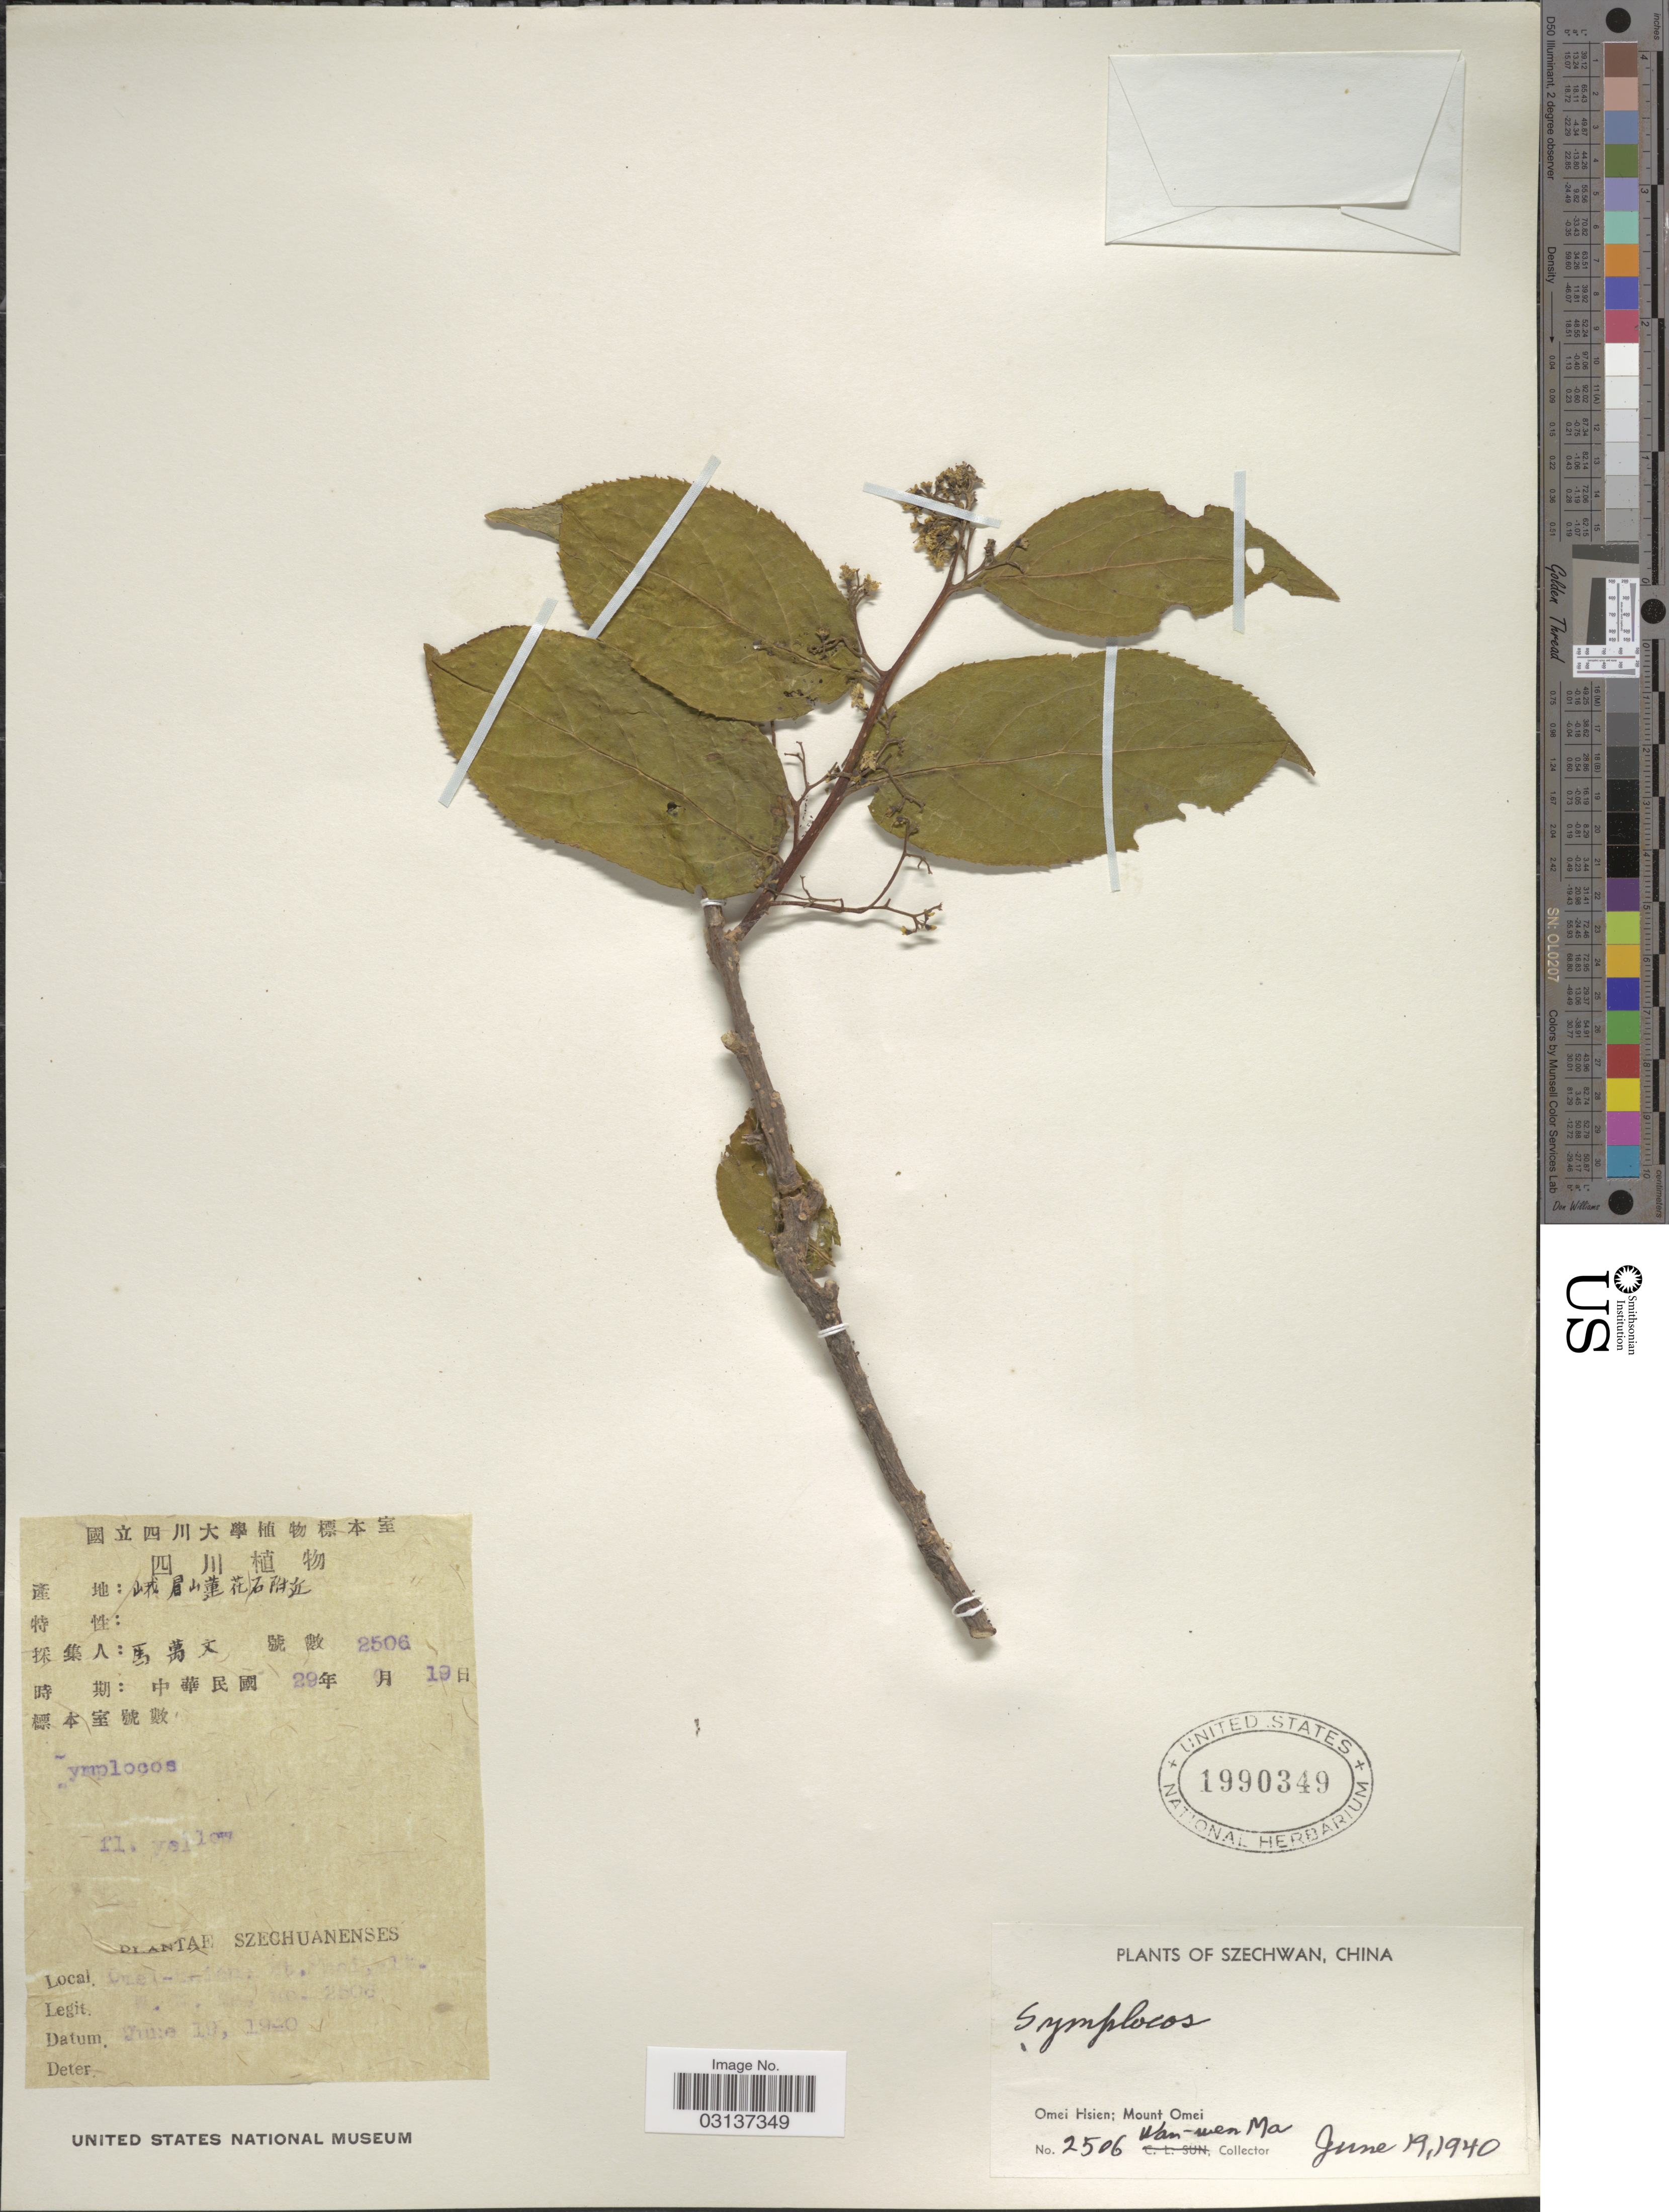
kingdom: Plantae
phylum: Tracheophyta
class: Magnoliopsida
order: Ericales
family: Symplocaceae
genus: Symplocos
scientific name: Symplocos sp.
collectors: W. Ma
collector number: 2506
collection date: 1940-06-19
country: China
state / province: Sichuan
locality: Szechwan. Omei Hsien; Mount Omei.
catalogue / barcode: US 1990349